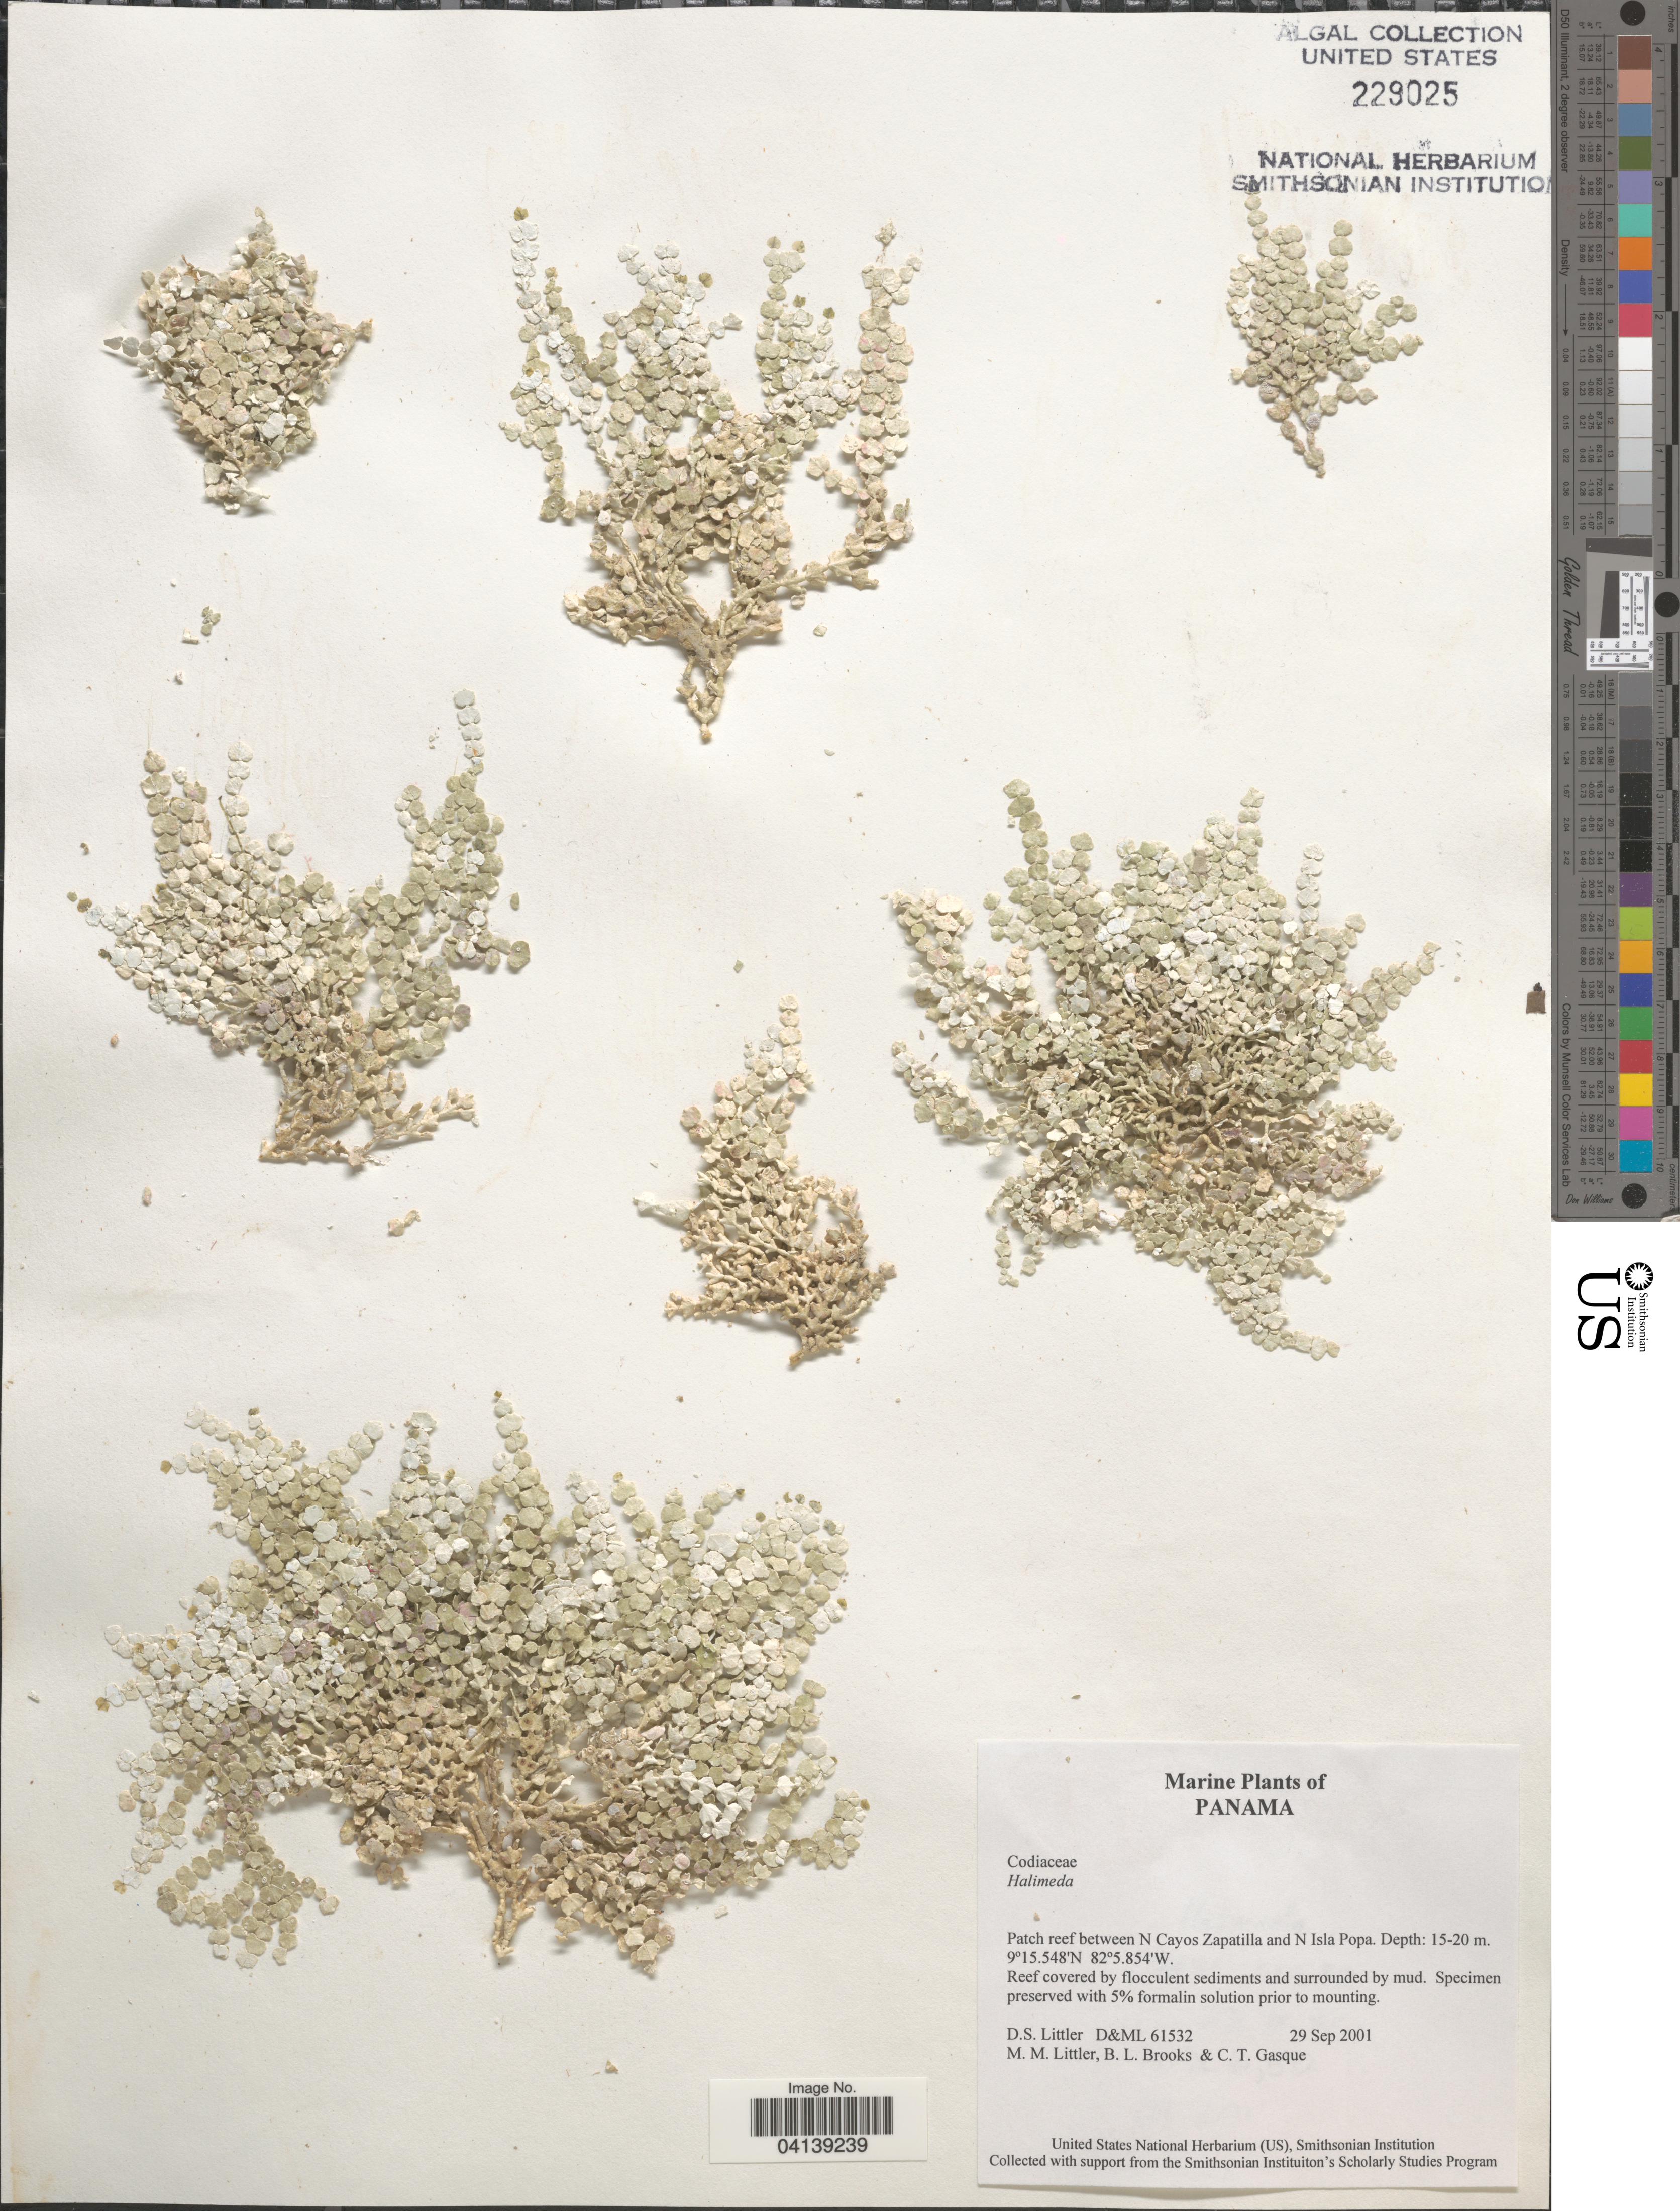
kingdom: Plantae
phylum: Chlorophyta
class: Ulvophyceae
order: Bryopsidales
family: Halimedaceae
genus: Halimeda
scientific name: Halimeda sp.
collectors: D. S. Littler, B. Brooks & C. Gasque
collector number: D&ML61532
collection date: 2001-09-29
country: Panama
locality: Patch reef between N Cayos Zapatilla and N Isla Popa.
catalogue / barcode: US 229025